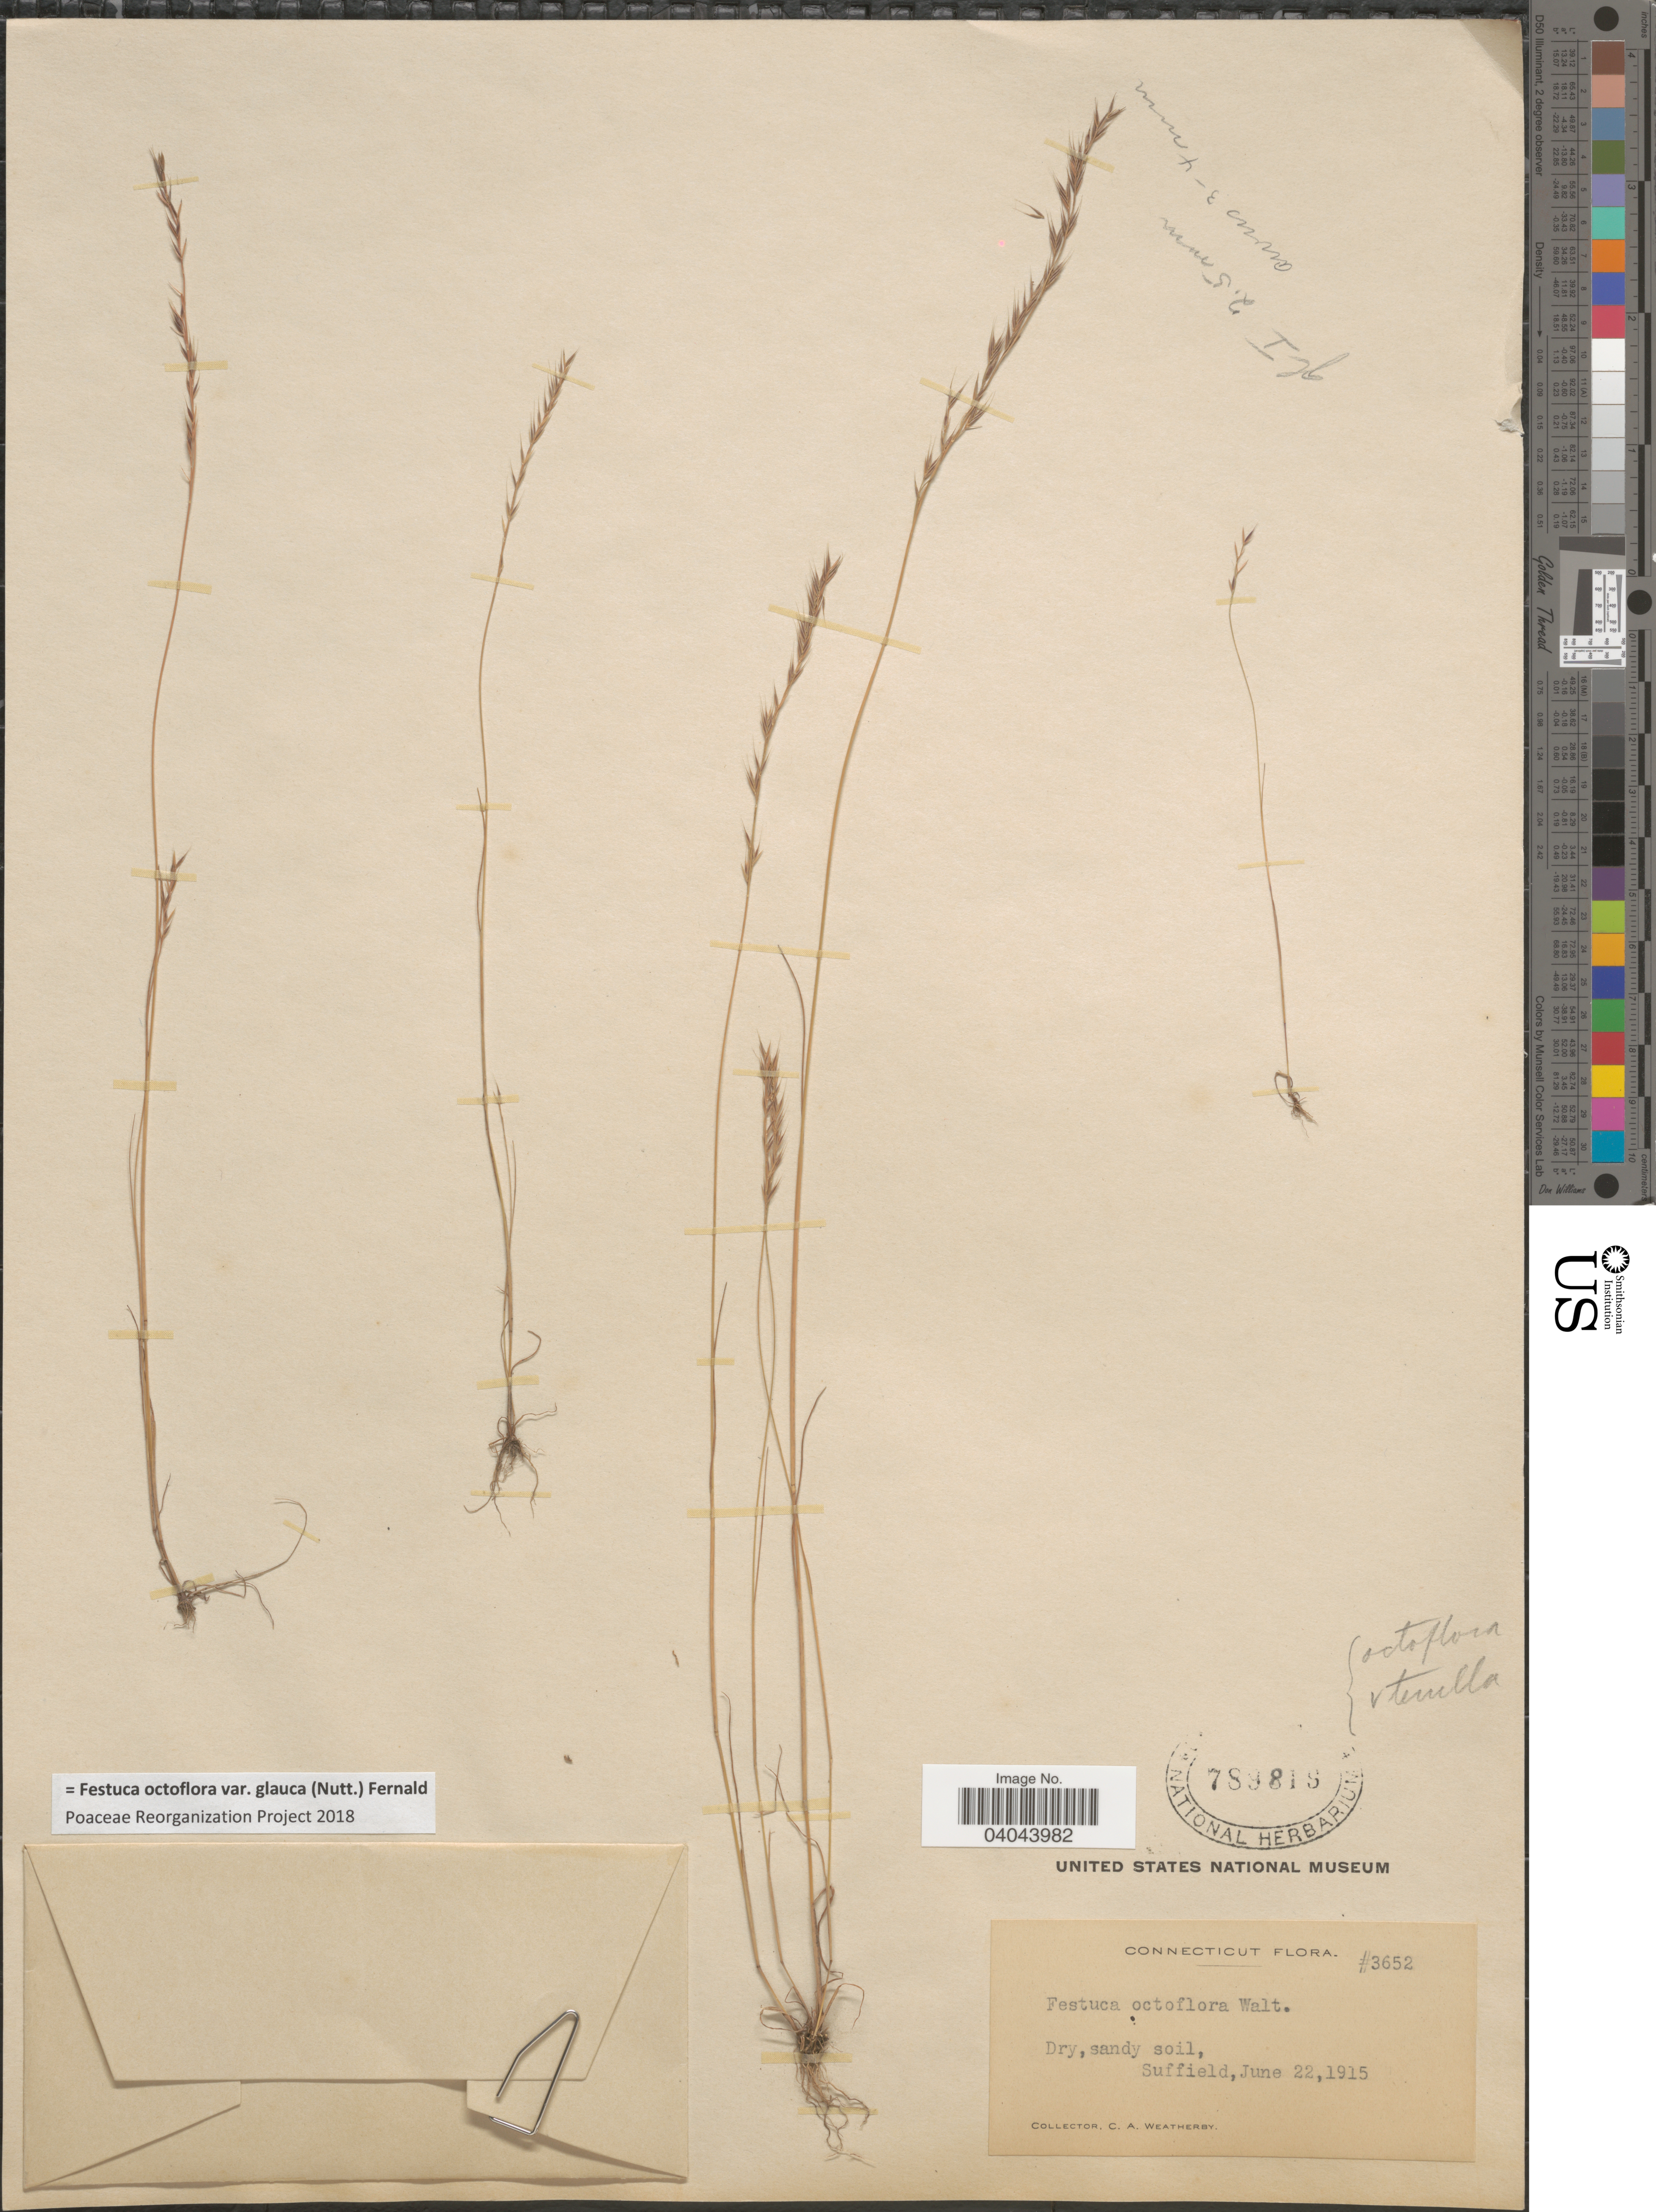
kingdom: Plantae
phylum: Tracheophyta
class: Liliopsida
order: Poales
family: Poaceae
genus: Festuca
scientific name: Festuca octoflora var. glauca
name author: (Nutt.) Fernald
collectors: C. A. Weatherby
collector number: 3652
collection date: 1915-06-22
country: United States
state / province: Connecticut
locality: Suffield.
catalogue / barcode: US 789819